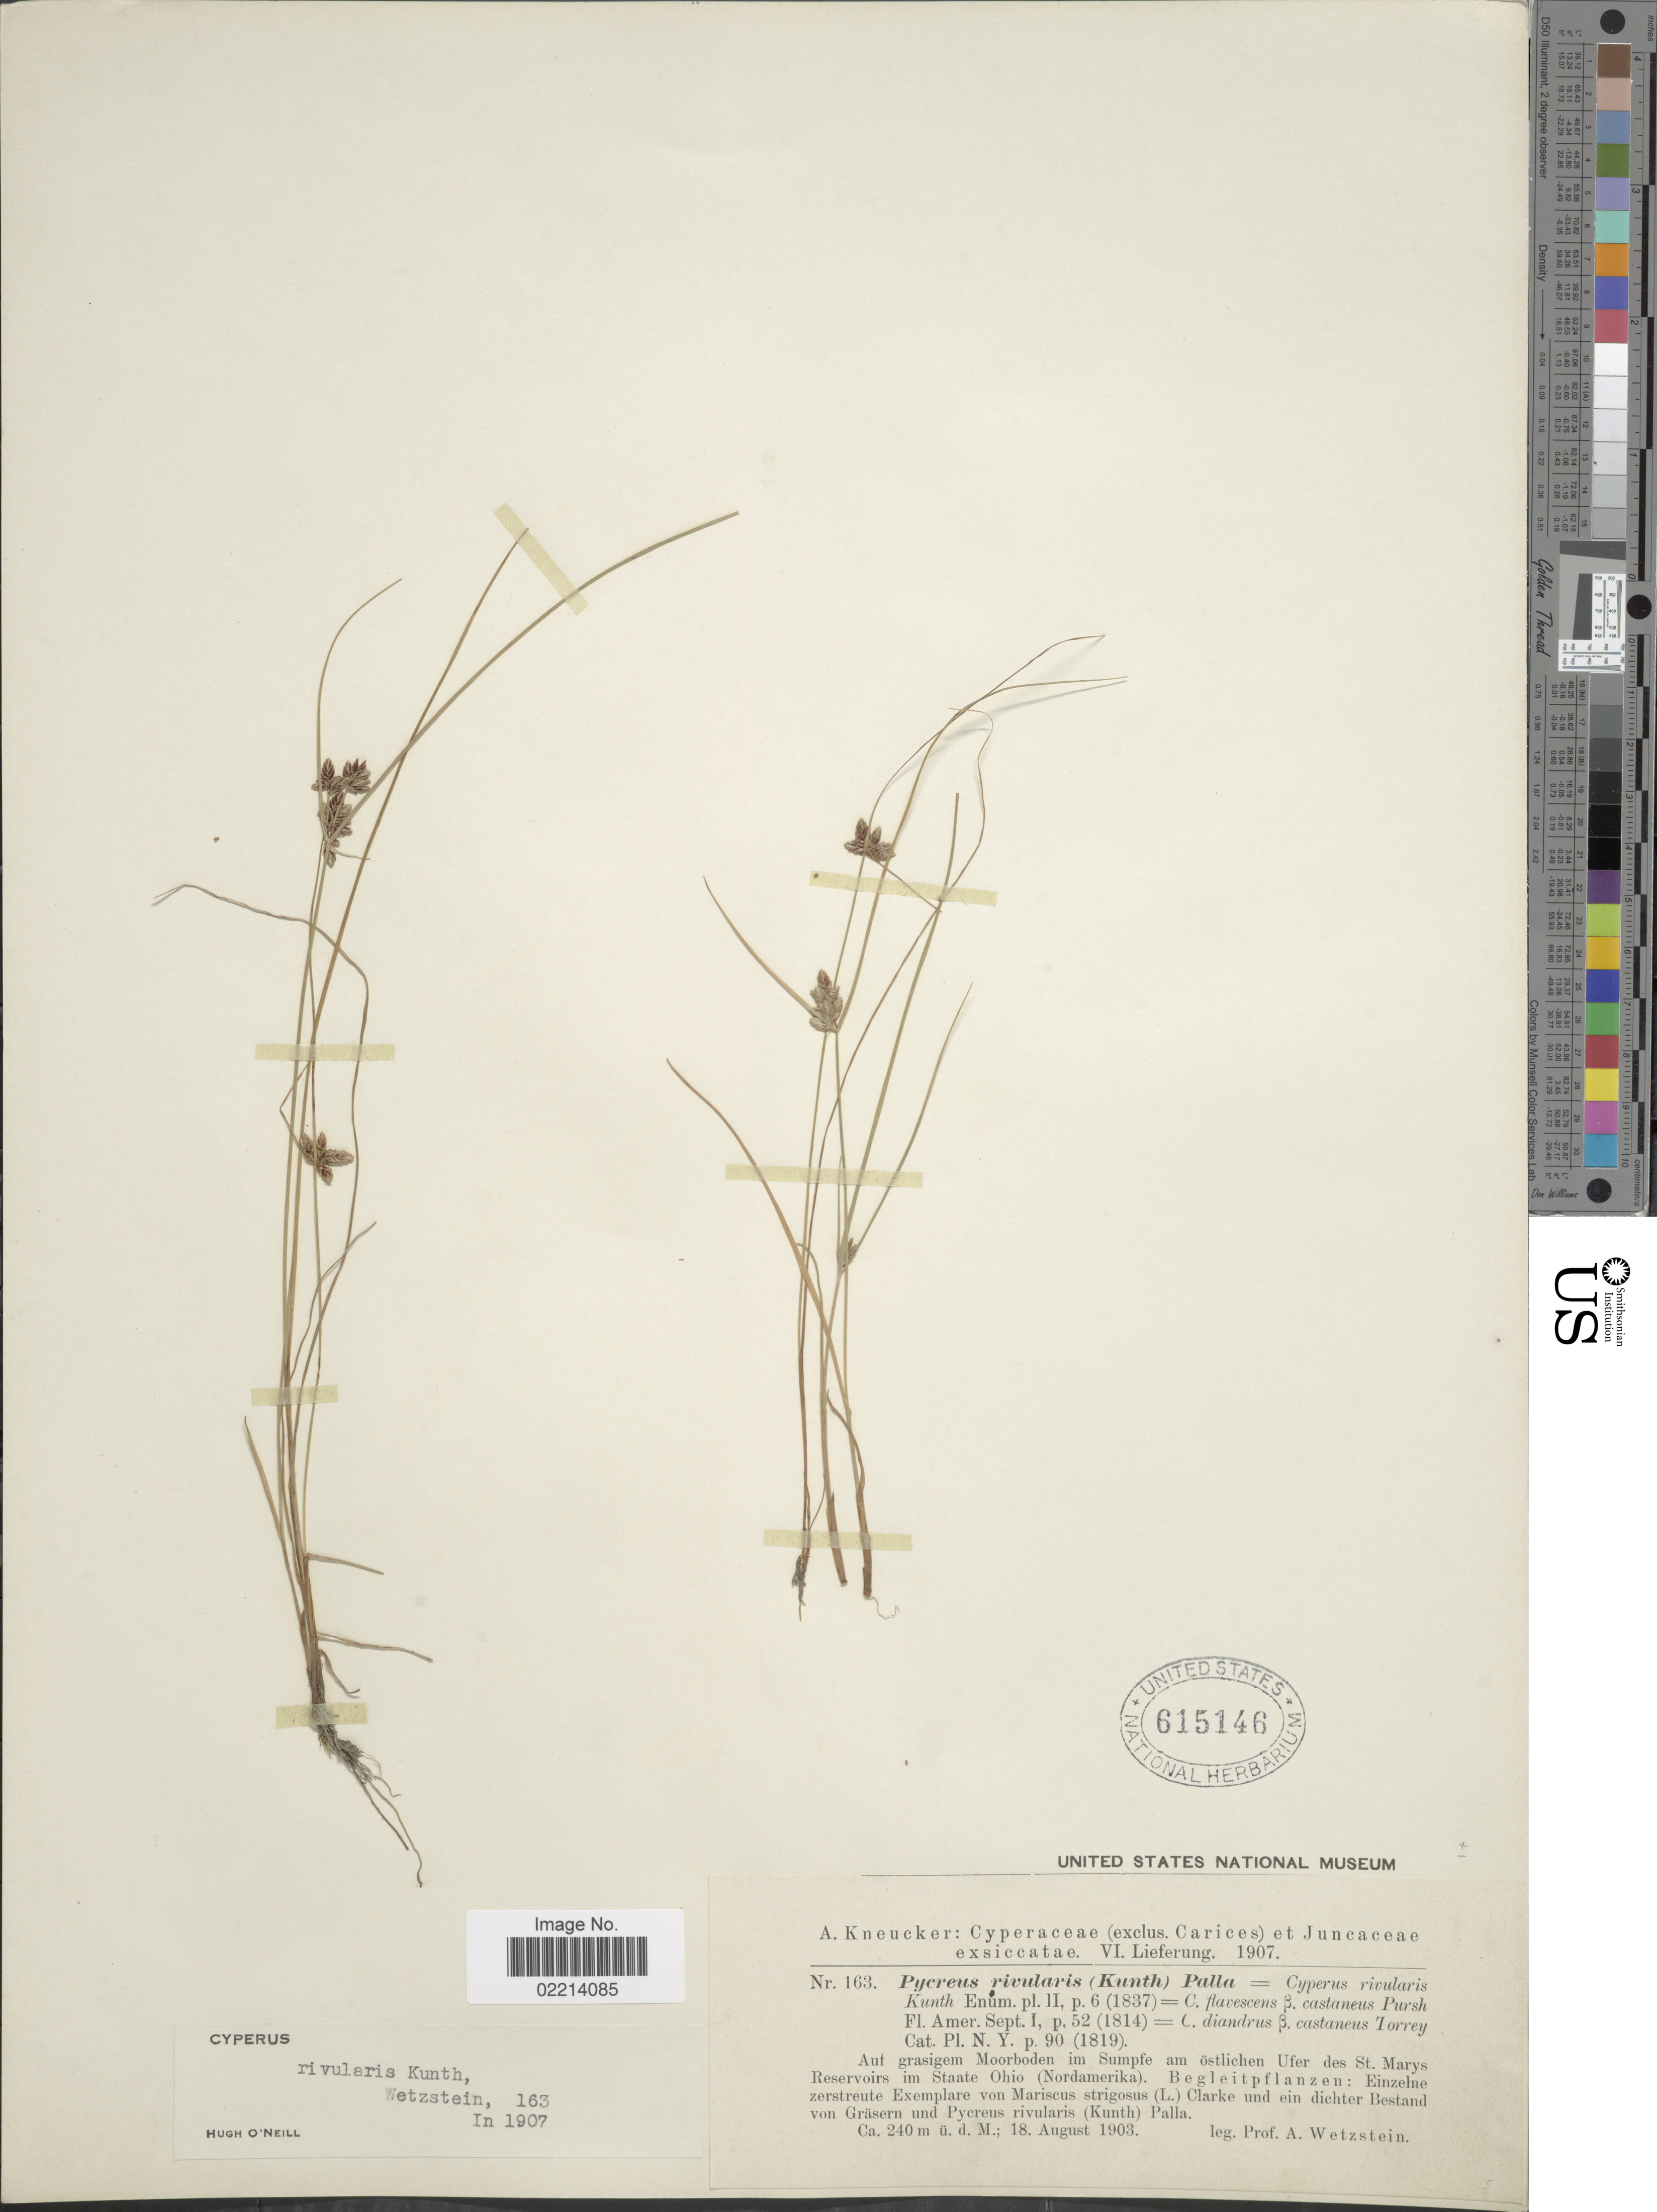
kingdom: Plantae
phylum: Tracheophyta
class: Liliopsida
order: Poales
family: Cyperaceae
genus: Cyperus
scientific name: Cyperus bipartitus Torr.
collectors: A. Wetzstein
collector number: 163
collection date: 1903-08-18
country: United States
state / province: Ohio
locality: Auf grasigem Moorboden im Sumpfe am östlichen Ufer des St. Marys Reservoirs im Staate Ohio (Nordamerika).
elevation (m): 240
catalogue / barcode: US 615146